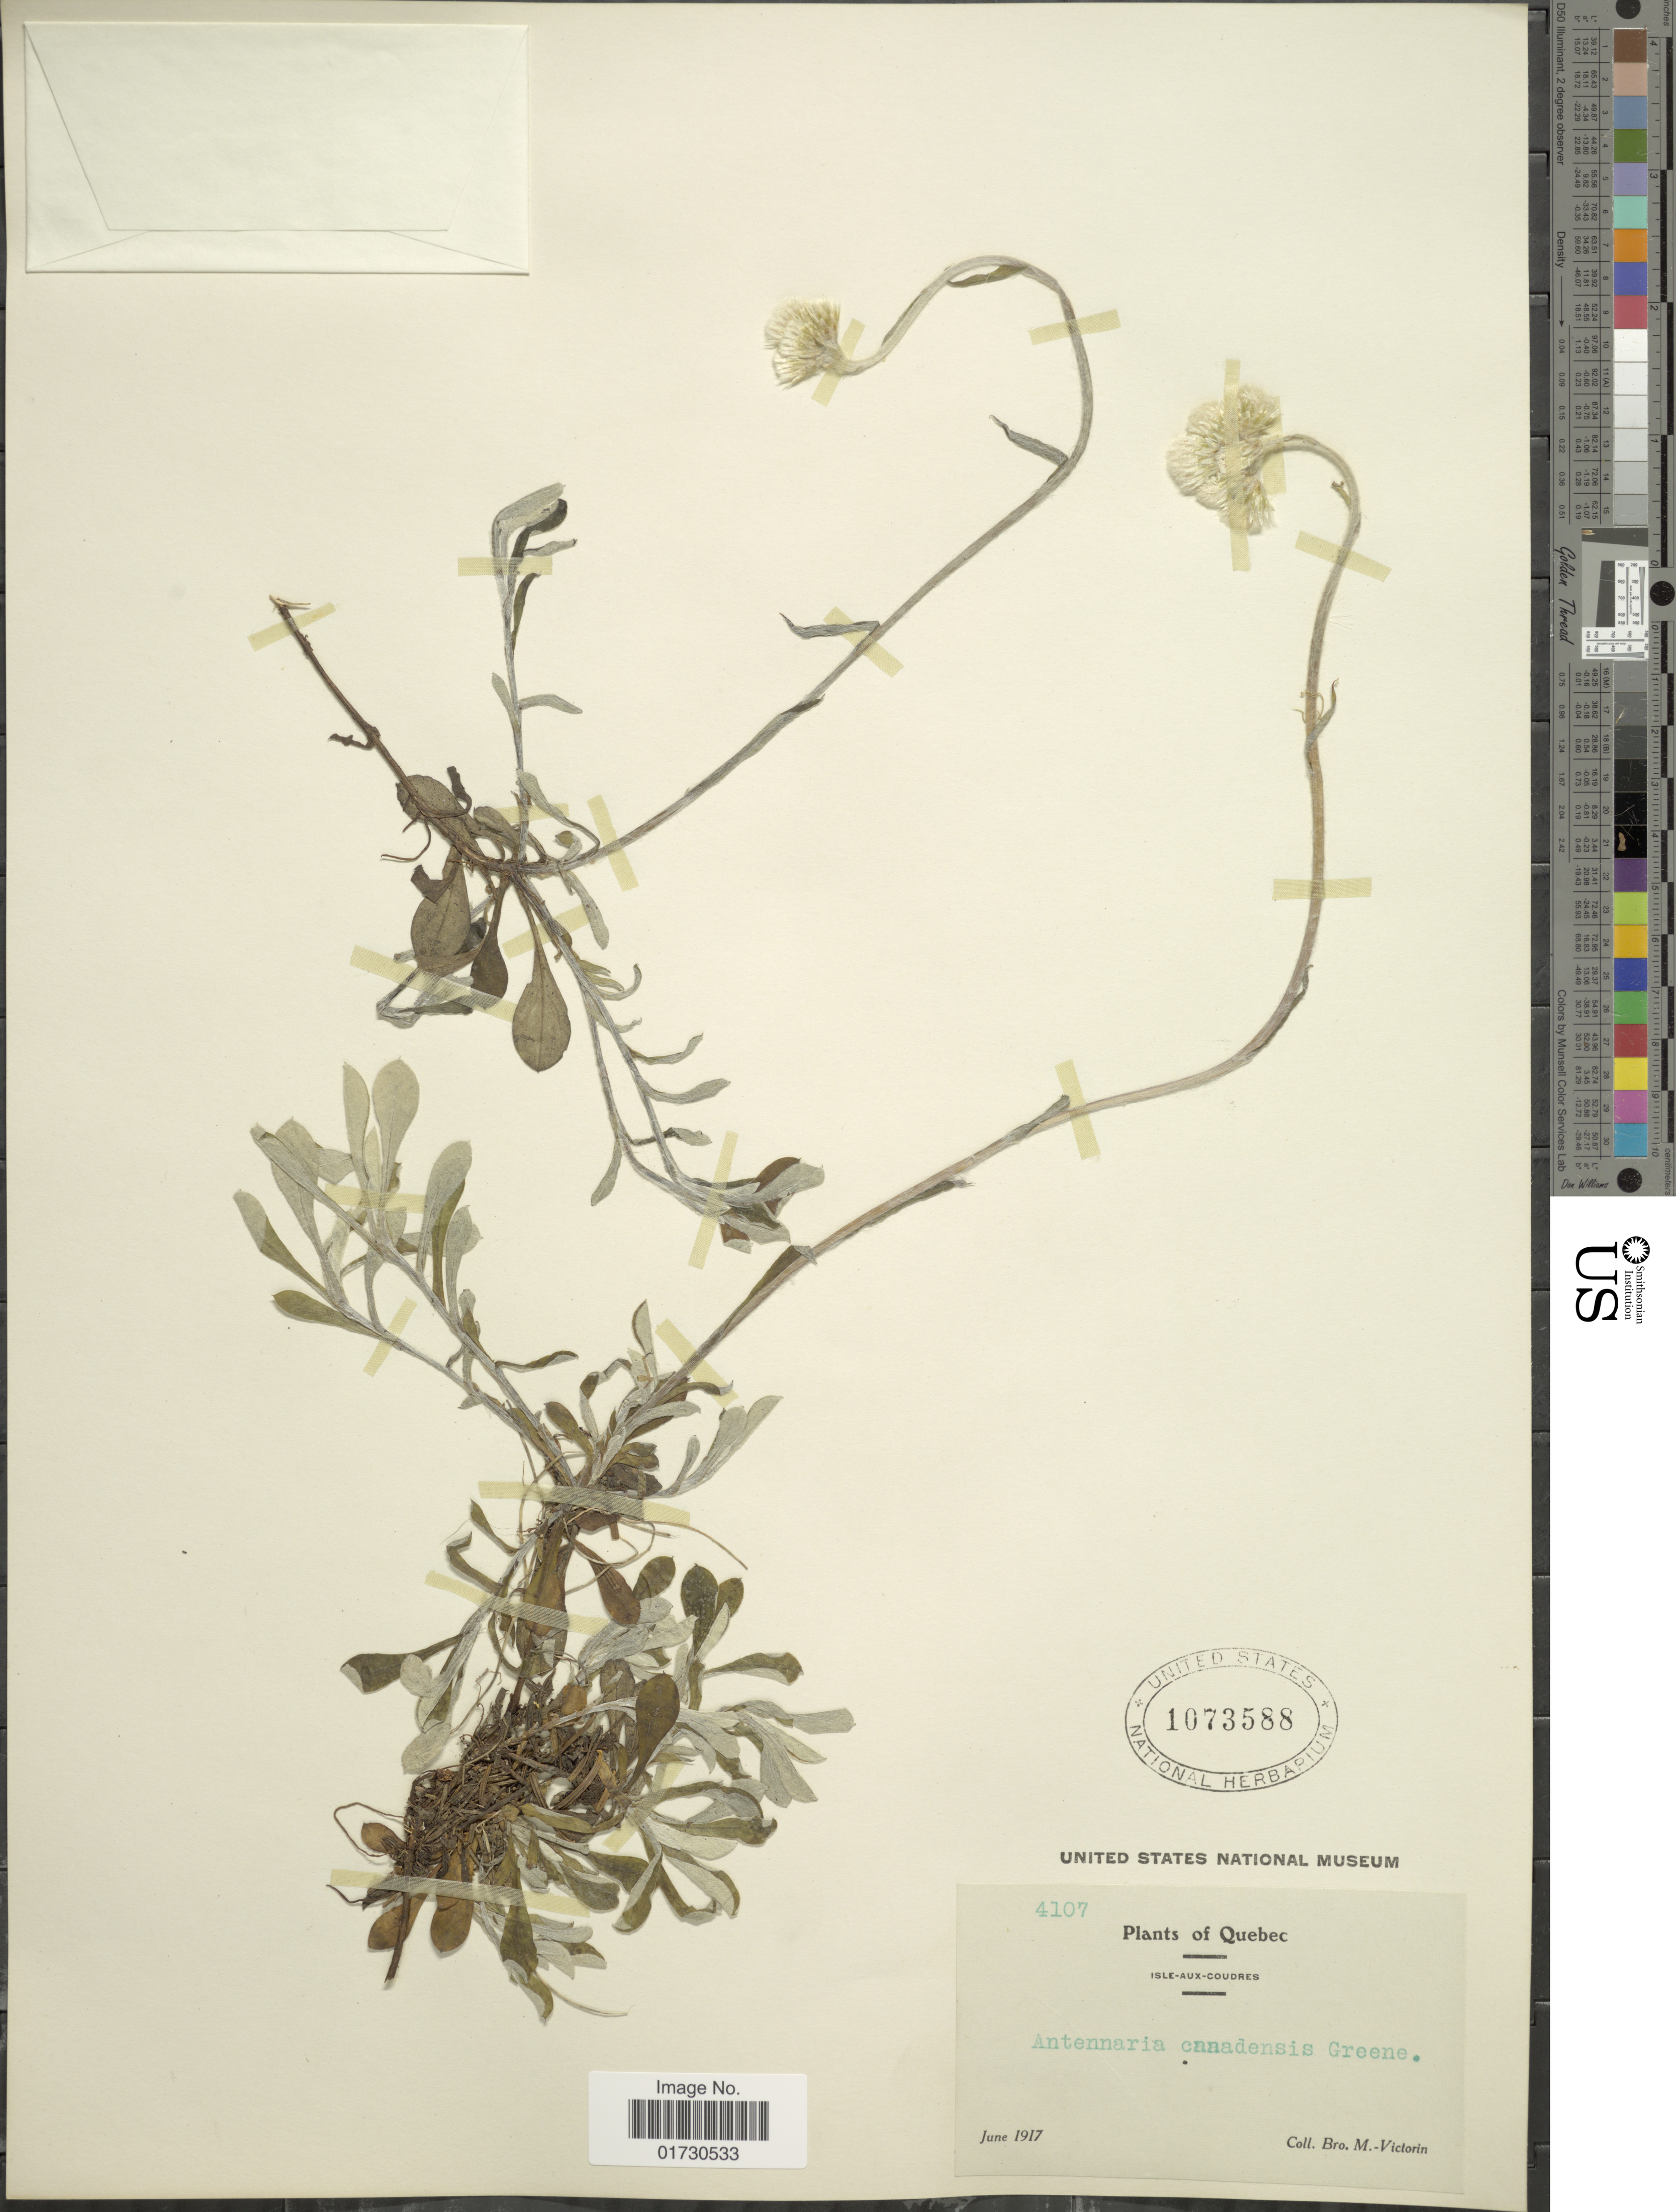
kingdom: Plantae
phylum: Tracheophyta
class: Magnoliopsida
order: Asterales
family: Asteraceae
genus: Antennaria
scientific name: Antennaria canadensis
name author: Greene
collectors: Fr. Marie-Victorin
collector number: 4107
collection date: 1917-06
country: Canada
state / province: Quebec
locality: Isle-Aux-Coudres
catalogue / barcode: US 1073588